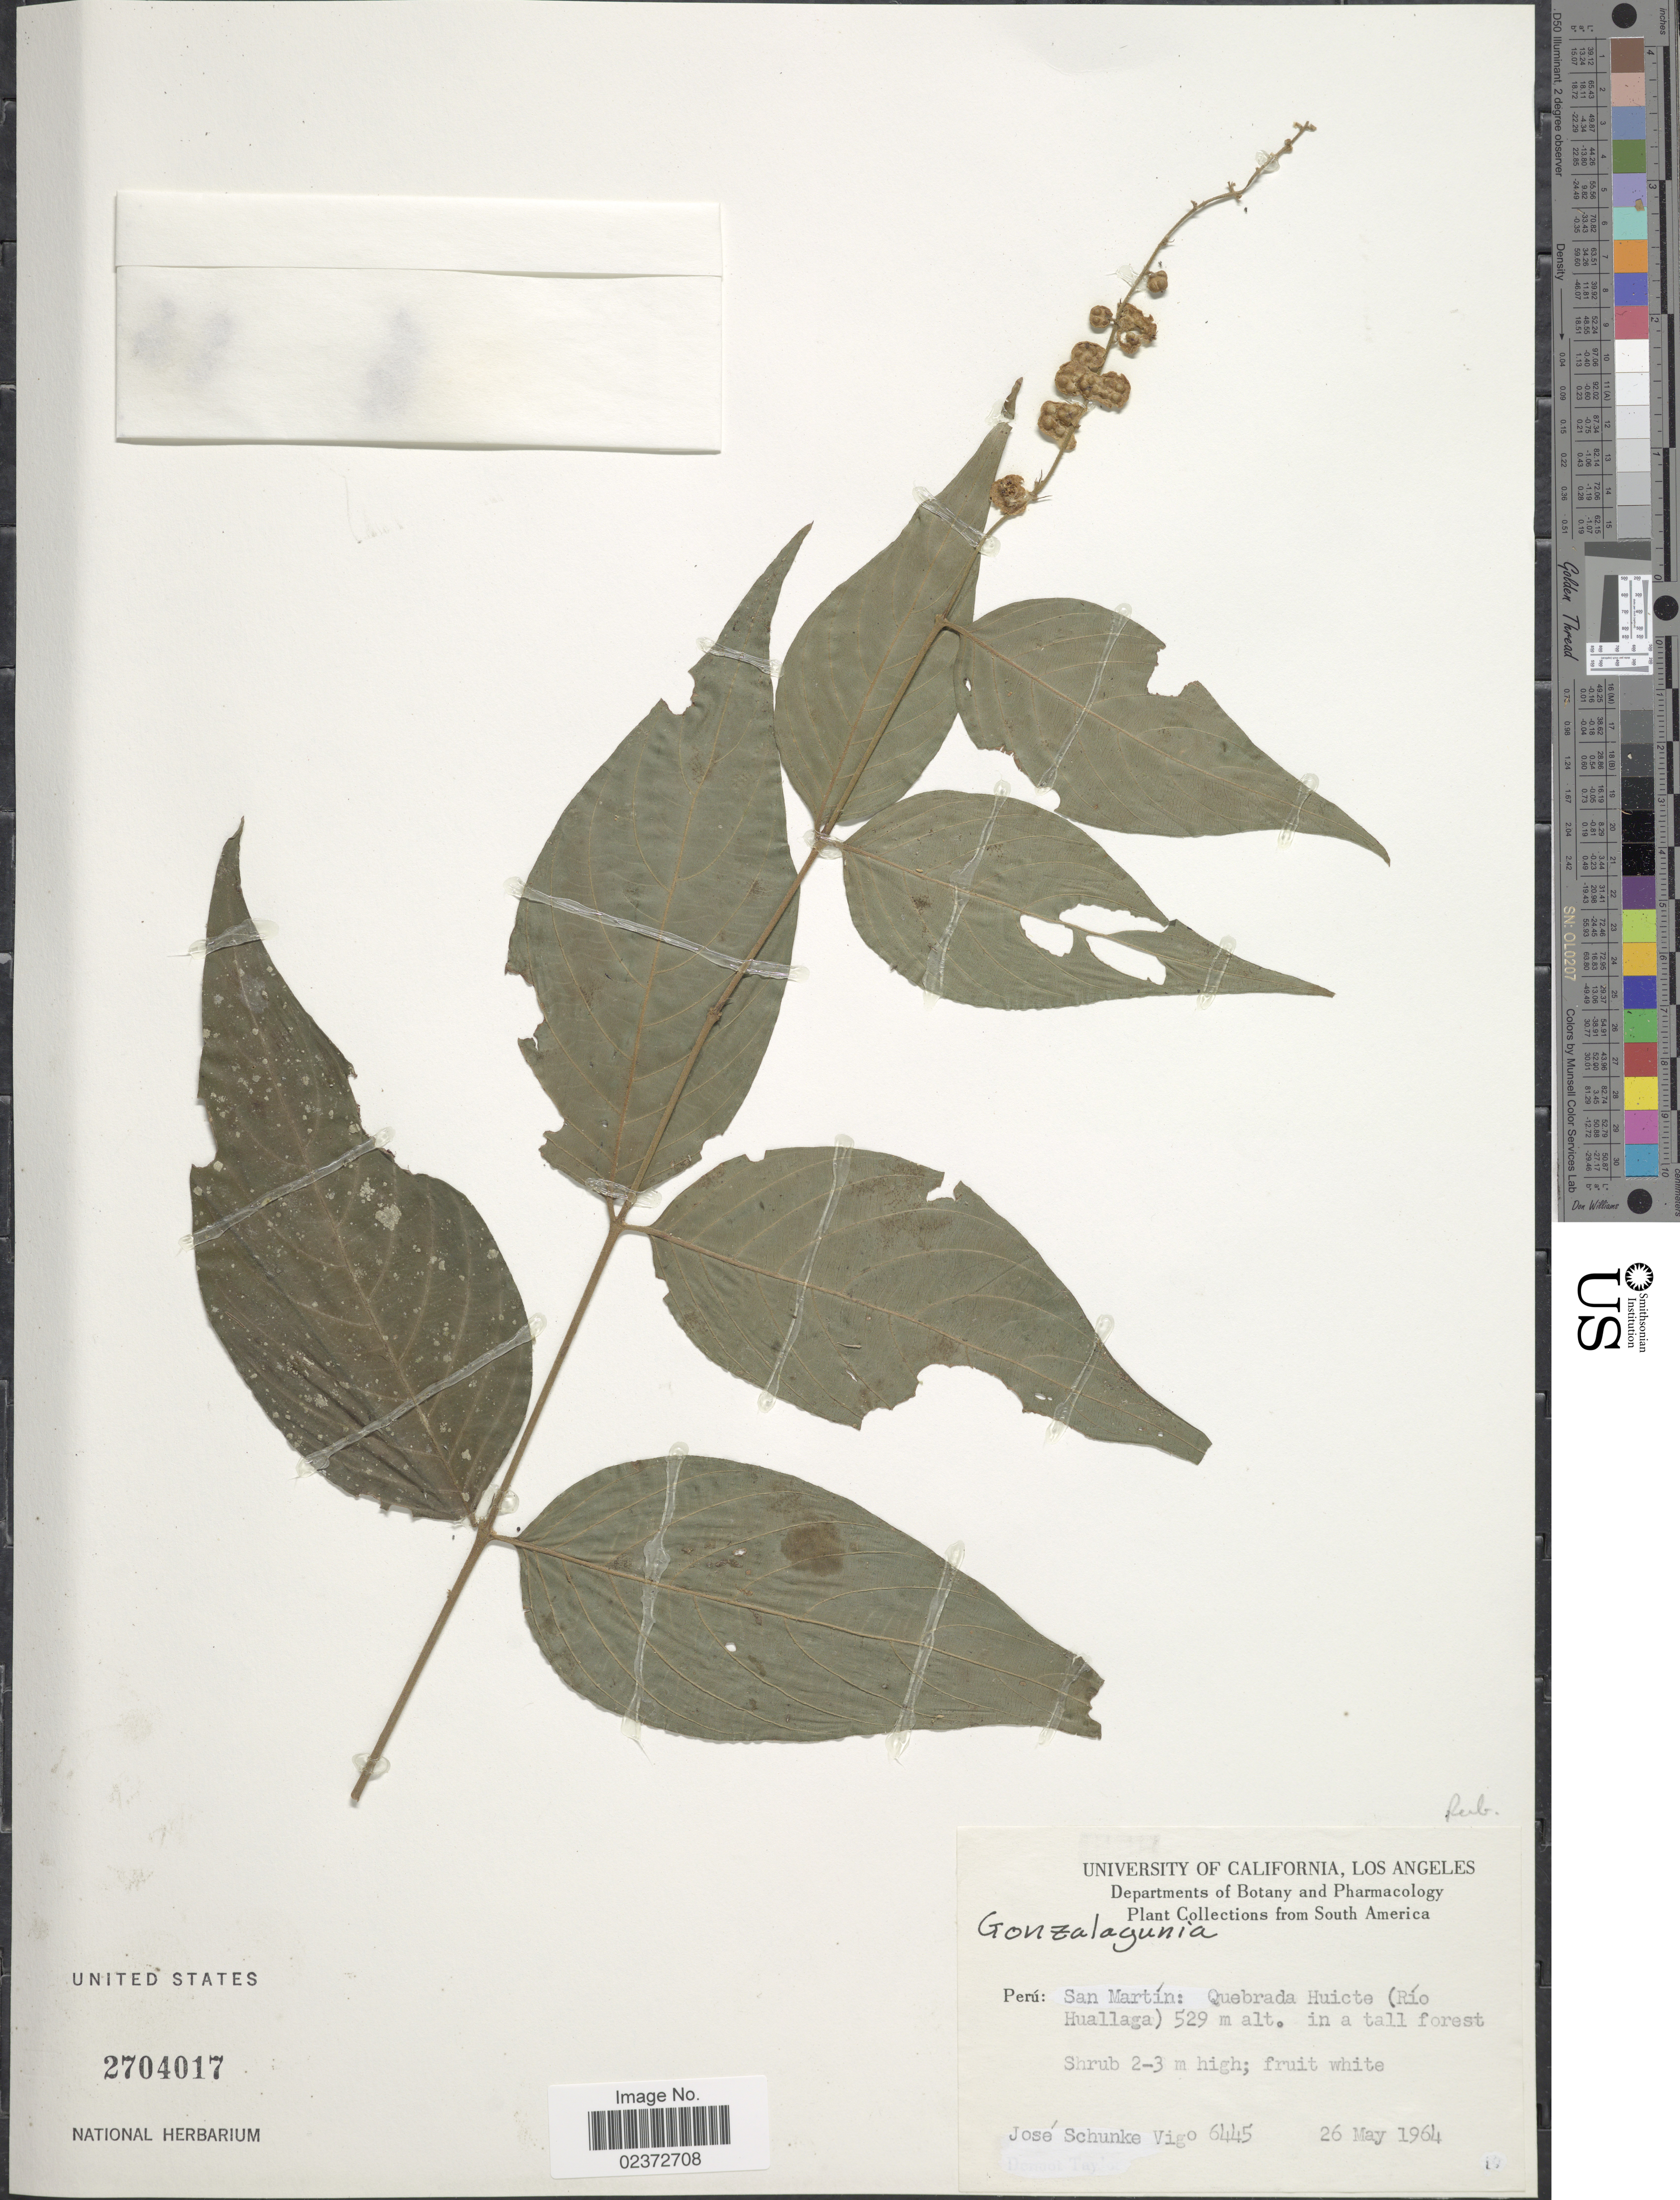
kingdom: Plantae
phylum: Tracheophyta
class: Magnoliopsida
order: Gentianales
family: Rubiaceae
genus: Gonzalagunia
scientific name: Gonzalagunia sp.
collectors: J. Schunke Vigo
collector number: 6445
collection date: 1964-05-26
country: Peru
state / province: San Martín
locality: Quebrada Huicte (Rio Huallaga)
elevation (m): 529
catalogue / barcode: US 2704017